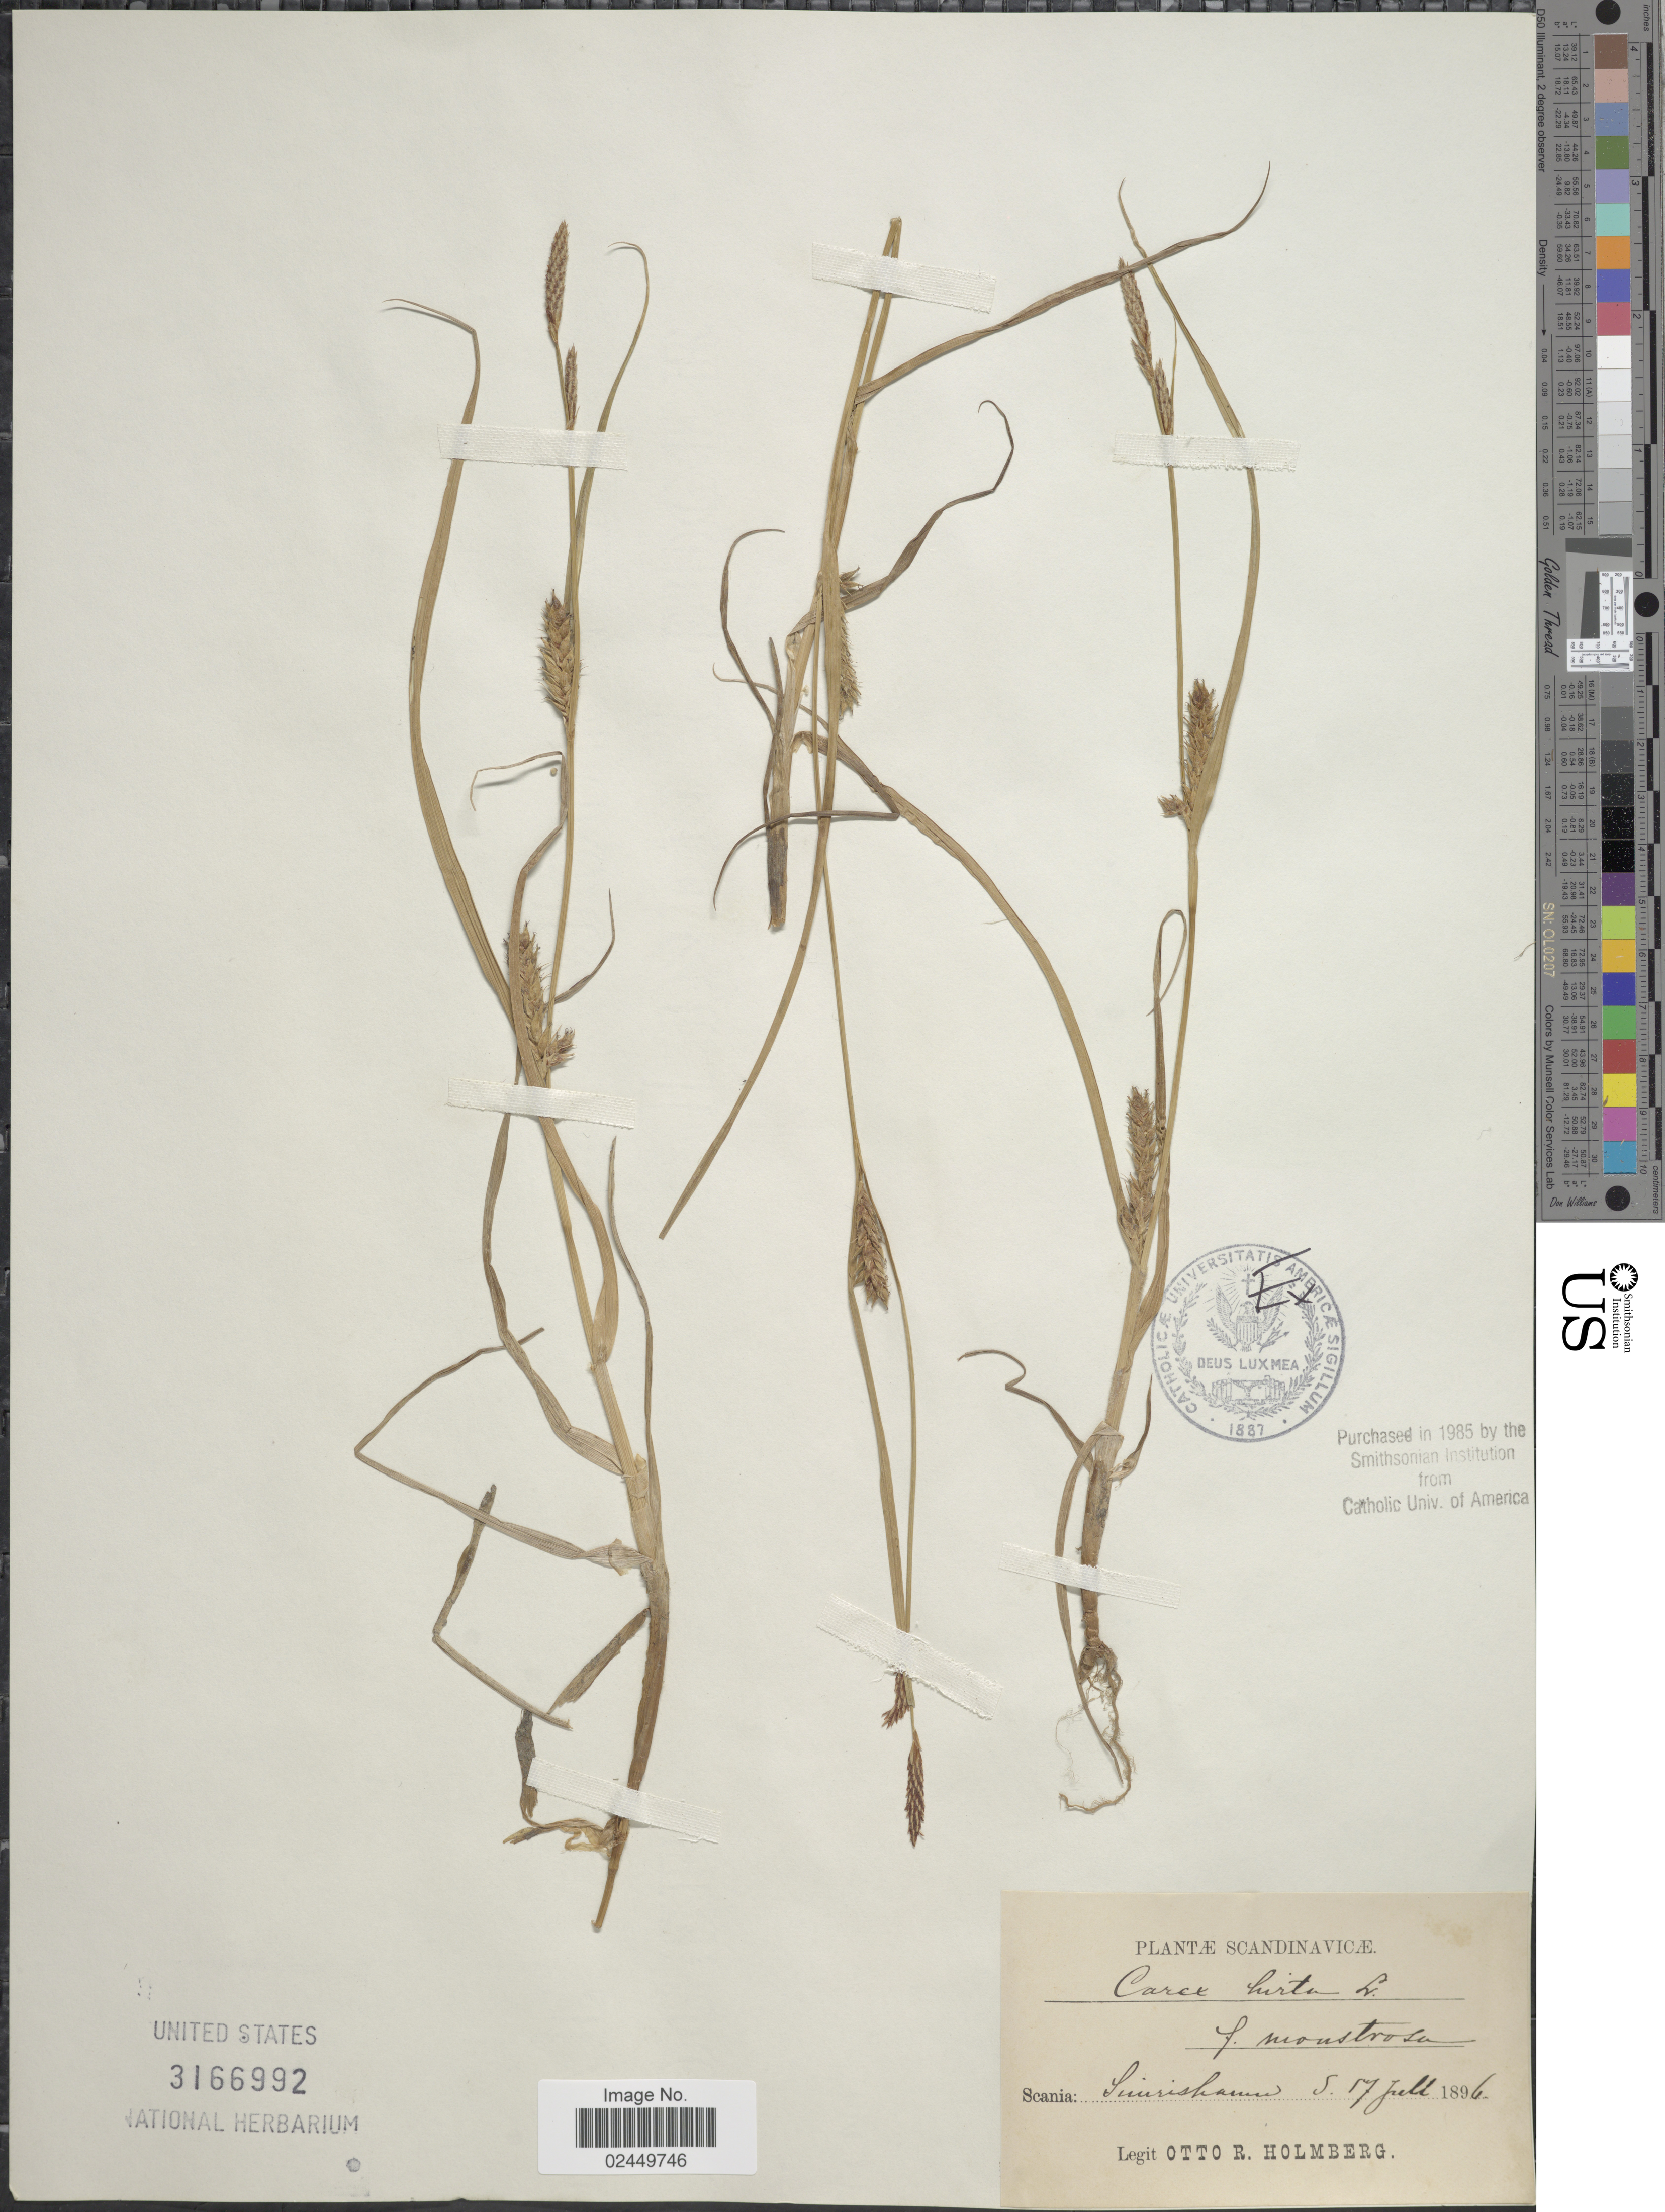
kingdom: Plantae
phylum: Tracheophyta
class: Liliopsida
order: Poales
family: Cyperaceae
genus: Carex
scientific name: Carex hirta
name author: L.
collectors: O. Holmberg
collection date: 1896-07-17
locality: Scania: Suiriskaum [interpreted] Scandinavicae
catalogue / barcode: US 3166992